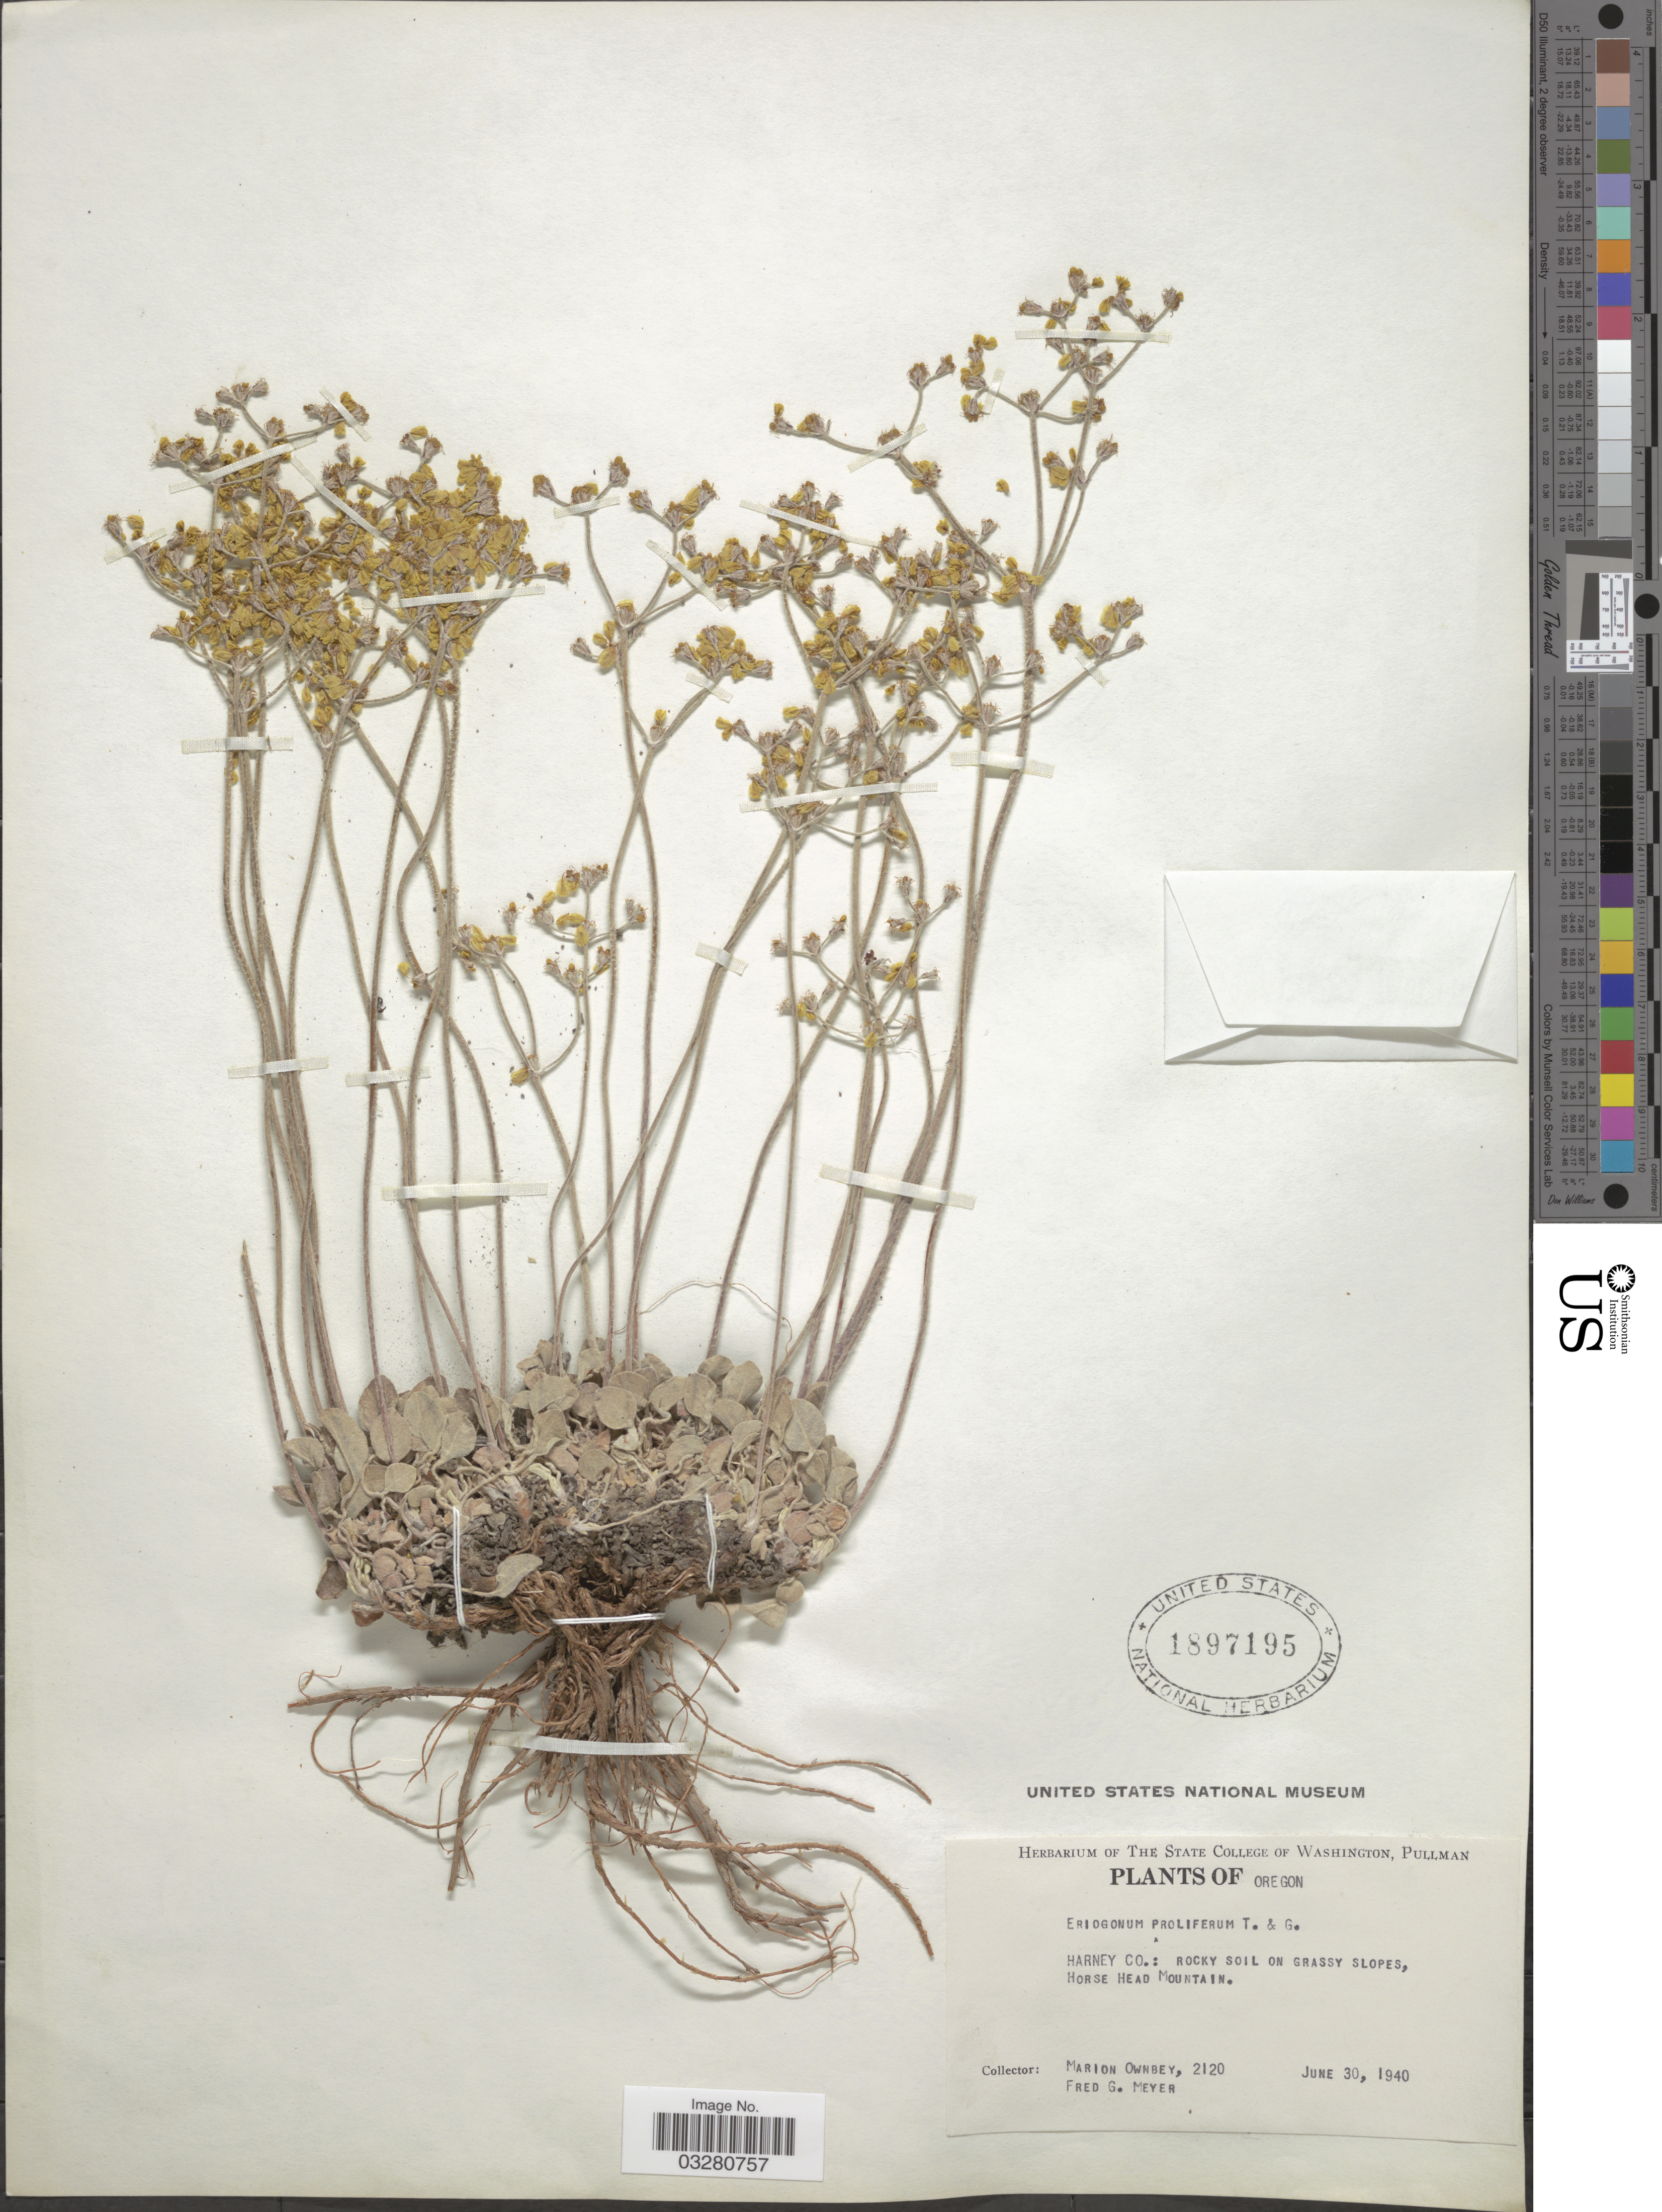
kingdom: Plantae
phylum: Tracheophyta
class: Magnoliopsida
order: Caryophyllales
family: Polygonaceae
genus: Eriogonum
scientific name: Eriogonum strictum subsp. anserinum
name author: (Greene) Munz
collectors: M. Ownbey & F. G. Meyer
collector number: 2120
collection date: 1940-06-30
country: United States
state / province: Oregon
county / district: Harney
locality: Harney Co.: Rocky soil on grassy slopes, Horse Head Mountain.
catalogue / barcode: US 1897195